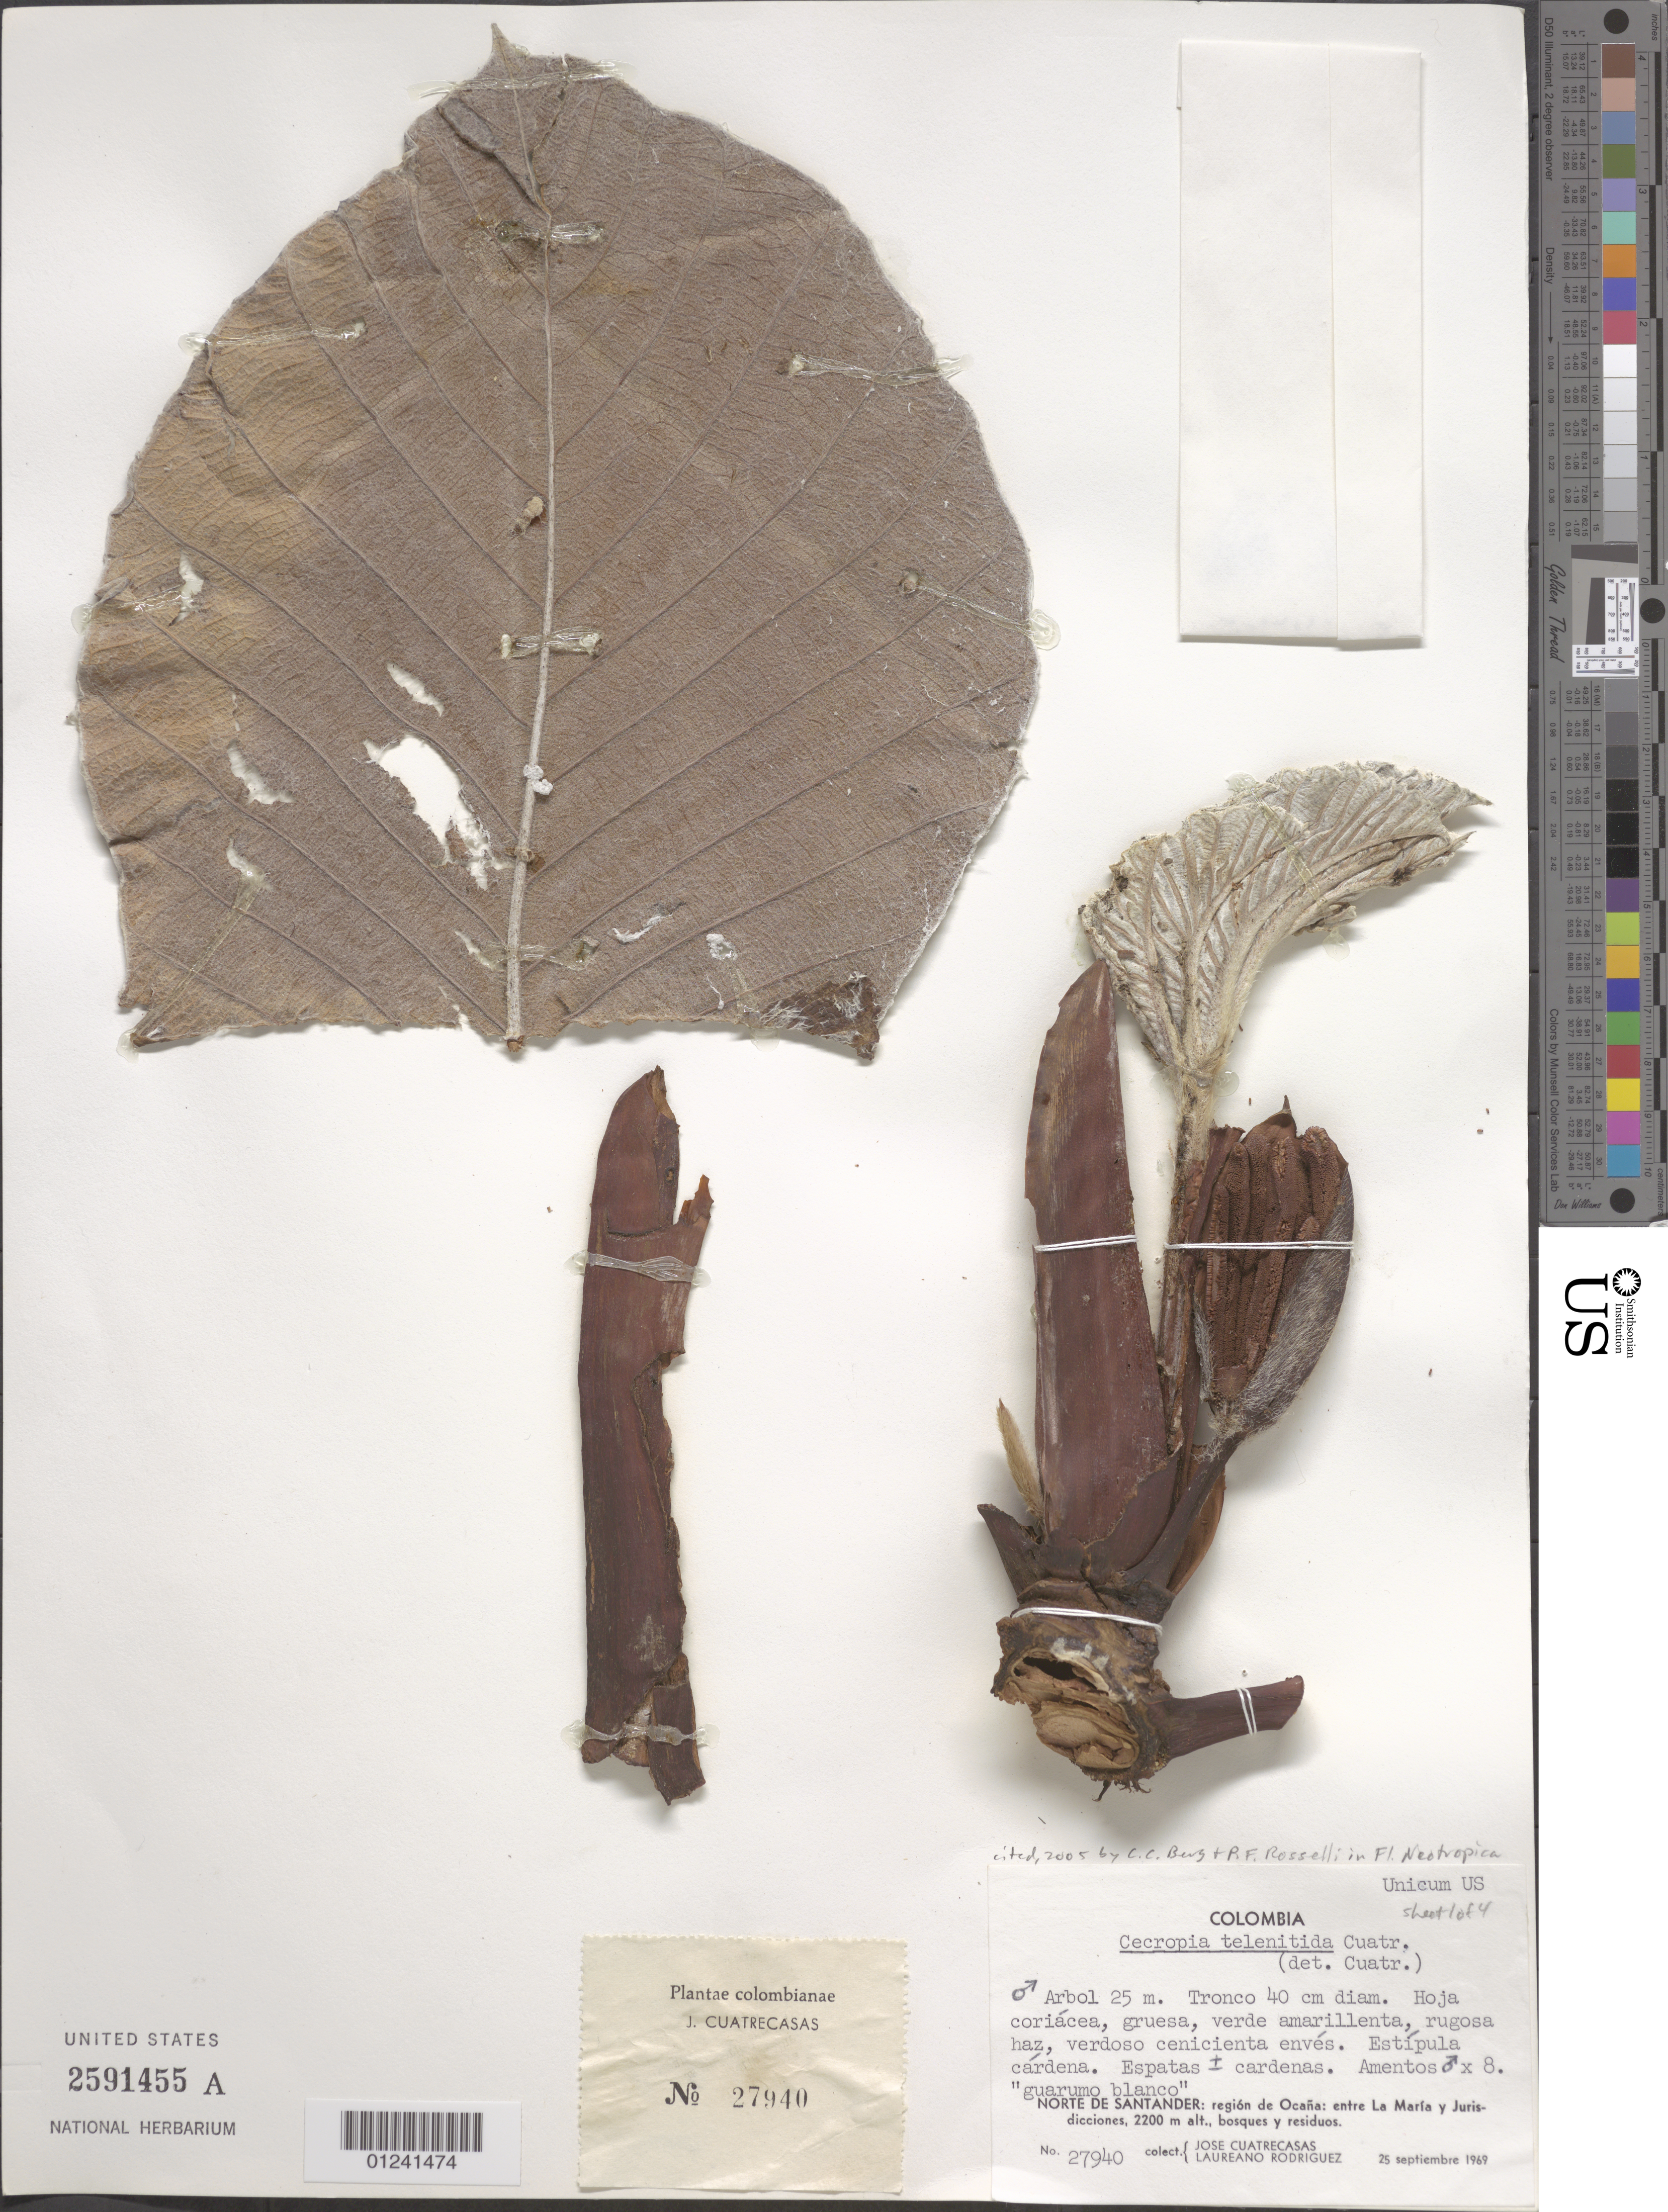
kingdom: Plantae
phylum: Tracheophyta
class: Magnoliopsida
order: Rosales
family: Urticaceae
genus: Cecropia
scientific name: Cecropia telenitida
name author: Cuatrec.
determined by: Cuatrecasas, J.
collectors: J. Cuatrecasas & L. Rodriguez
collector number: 27940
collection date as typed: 25 Sep 1969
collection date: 1969-09-25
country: Colombia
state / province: Norte de Santander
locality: Región de Ocaña, entre la Maria y Jurisdicciones,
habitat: bosques y residuos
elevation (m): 2200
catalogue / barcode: US 2591455A